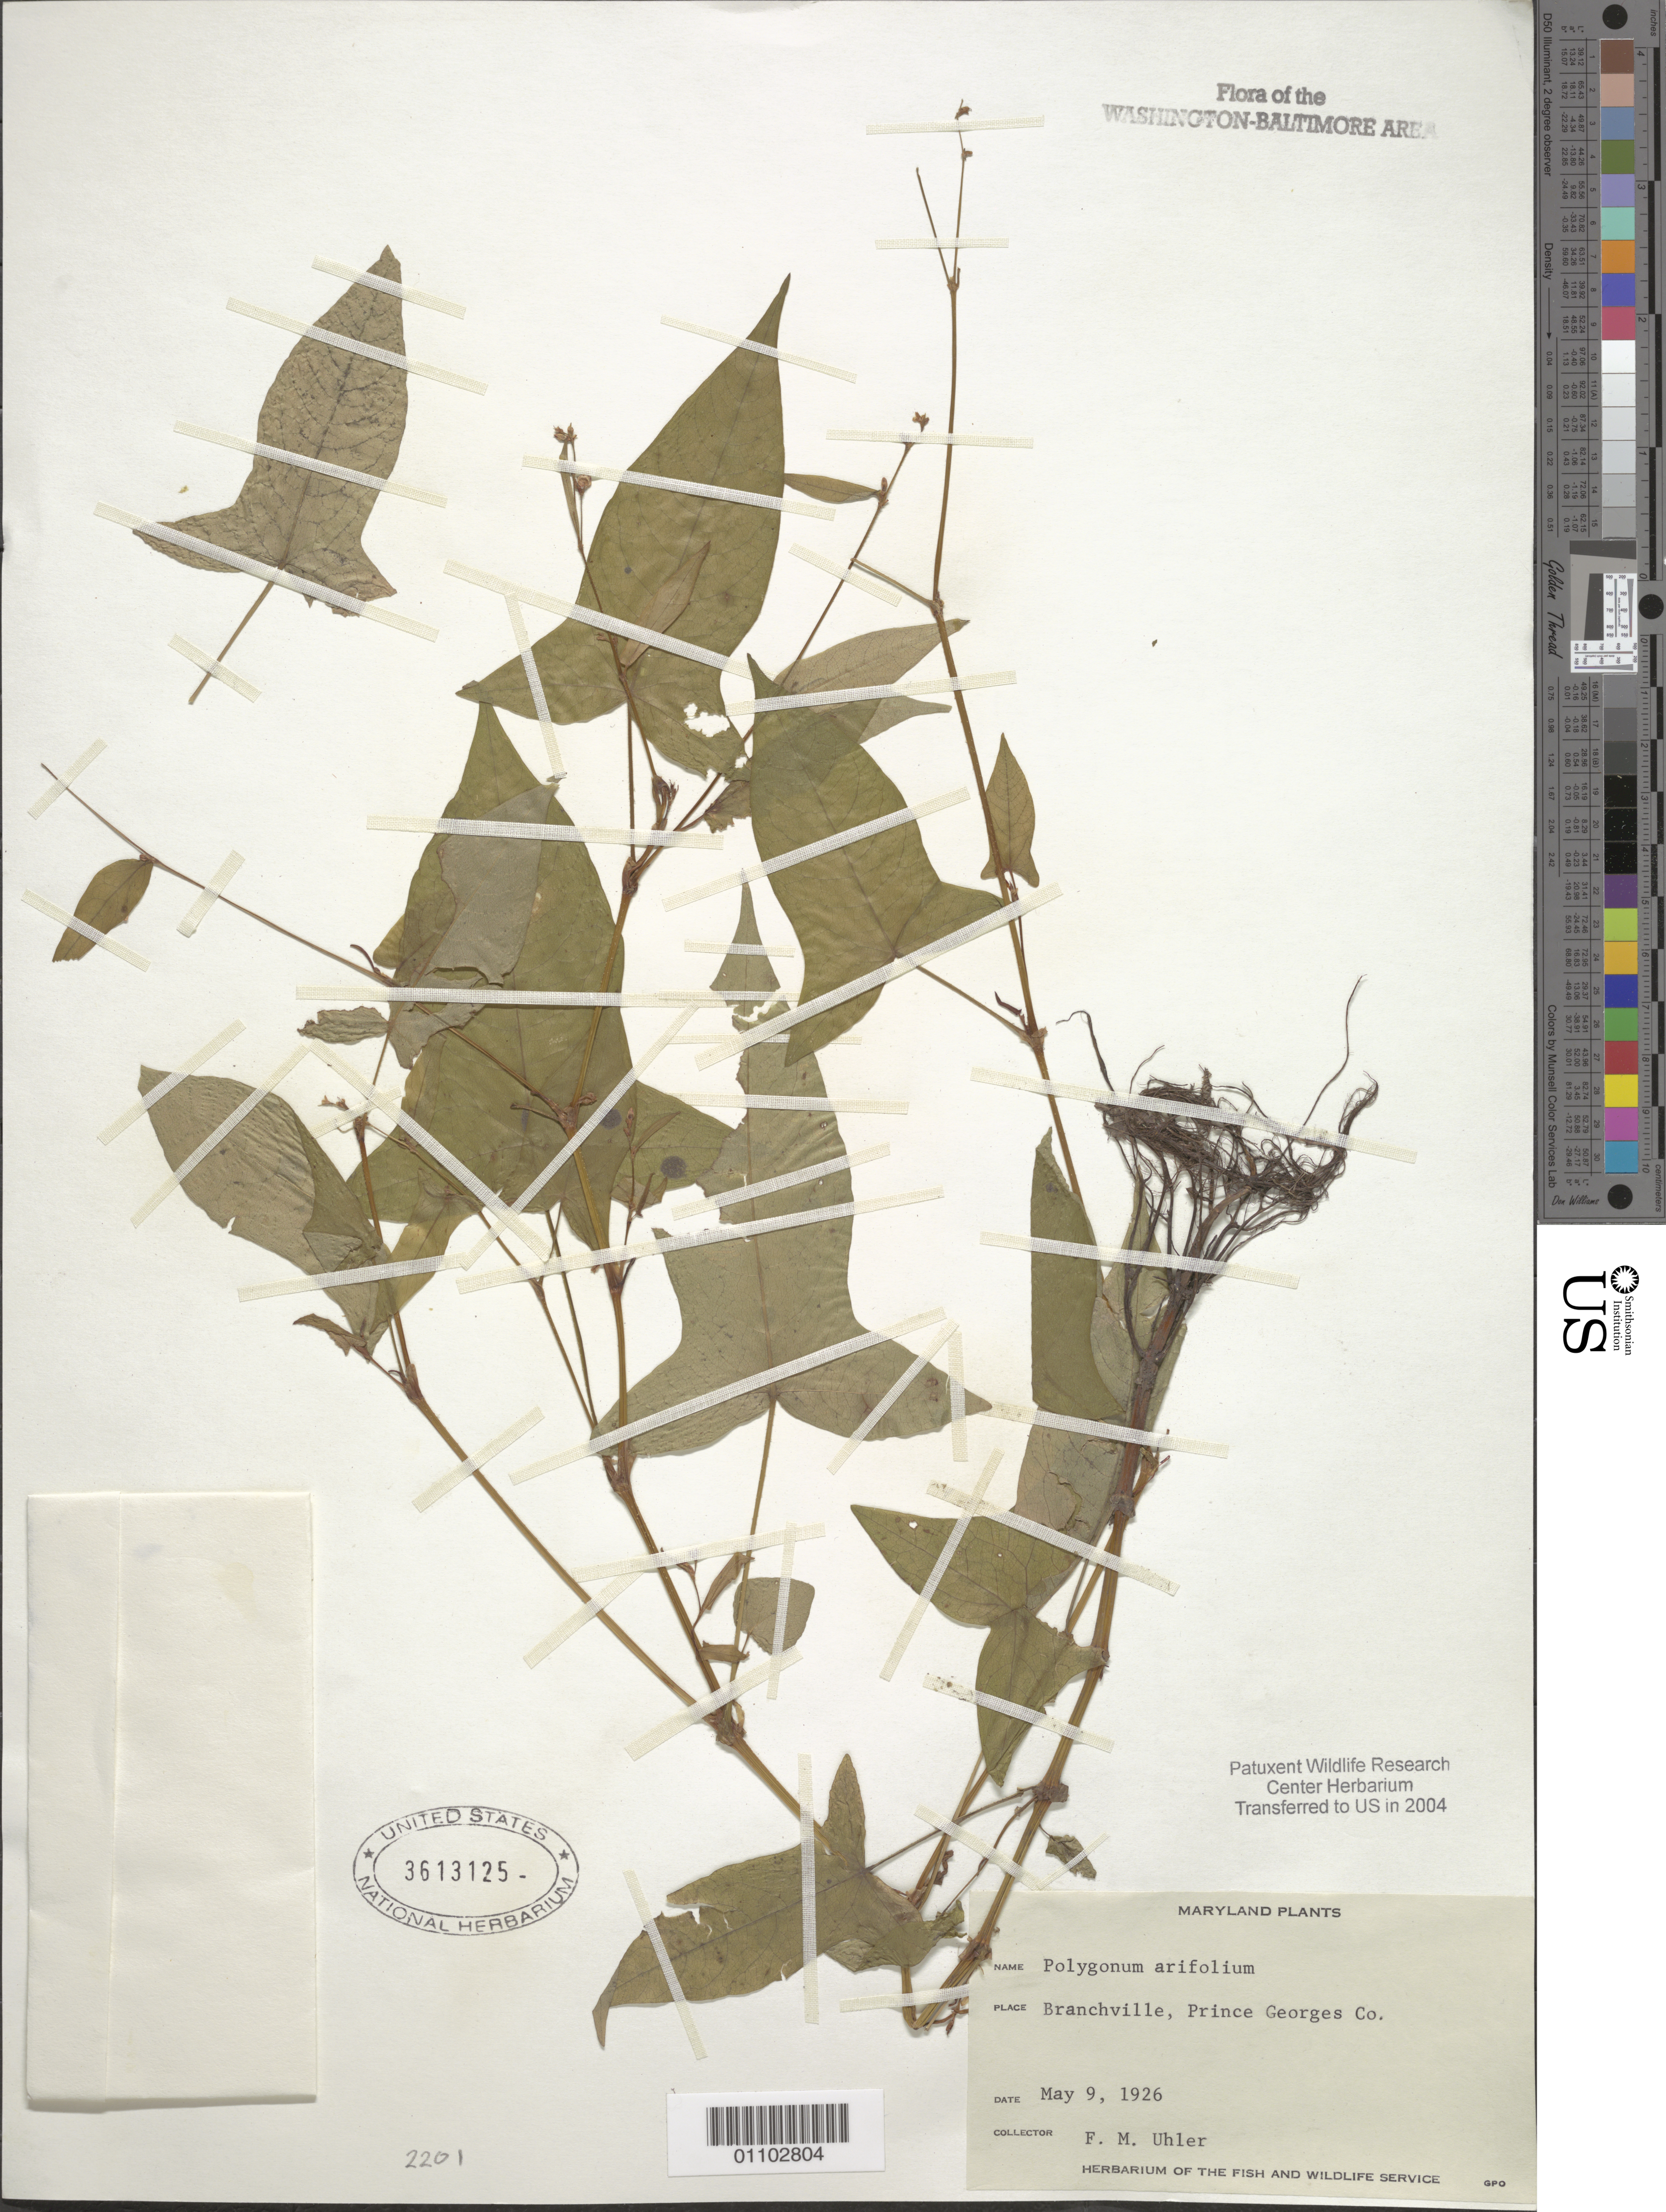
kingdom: Plantae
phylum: Tracheophyta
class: Magnoliopsida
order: Caryophyllales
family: Polygonaceae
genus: Persicaria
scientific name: Persicaria arifolia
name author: (L.) Haraldson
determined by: Atha, D. E.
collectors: F. Uhler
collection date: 1926-05-09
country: United States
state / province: Maryland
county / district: Prince George's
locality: Branchville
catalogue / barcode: US 3613125